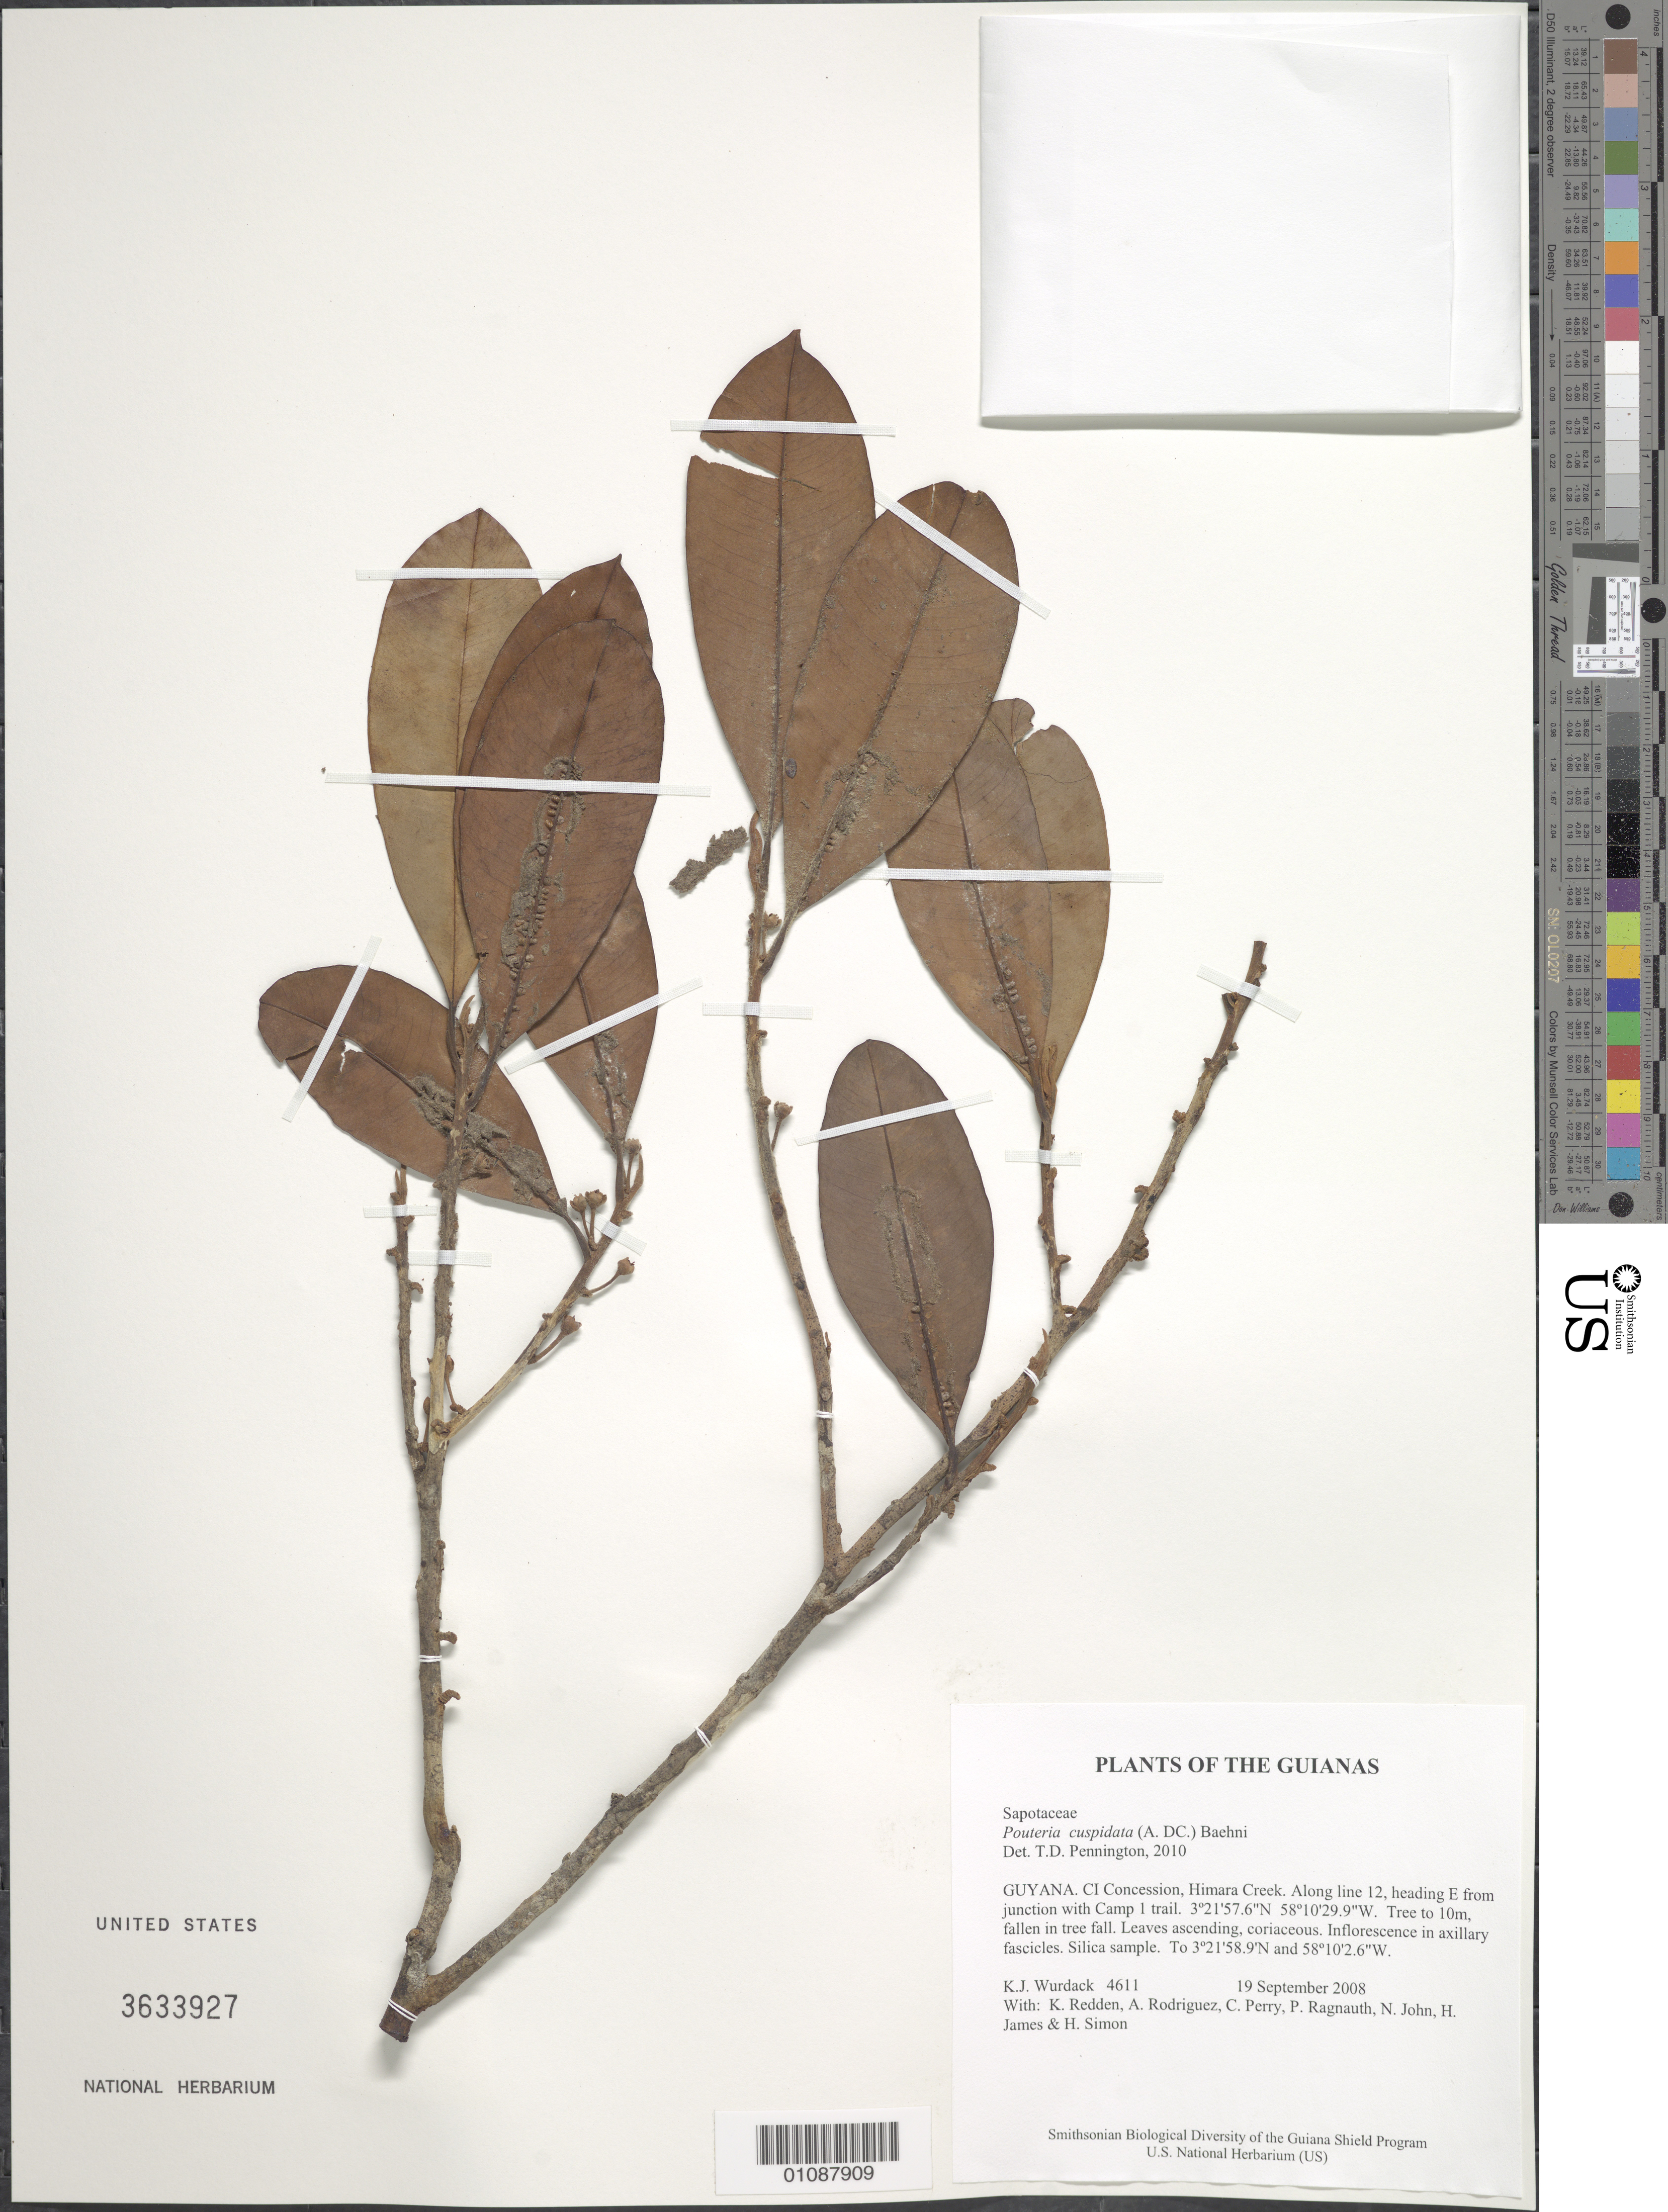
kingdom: Plantae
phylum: Tracheophyta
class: Magnoliopsida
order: Ericales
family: Sapotaceae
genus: Pouteria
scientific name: Pouteria cuspidata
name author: (A. DC.) Baehni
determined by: Pennington, T. D., (K)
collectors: K. Wurdack, K. M. Redden, A. Rodriguez, C. Perry, P. Ragnauth, N. John, H. James & H. Simon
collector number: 4611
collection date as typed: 19 September 2008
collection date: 2008-09-19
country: Guyana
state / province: U. Takutu-U. Essequibo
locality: CI Concession, Himara Creek. Along line 12, heading E from junction with Camp 1 trail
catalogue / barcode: US 3633927